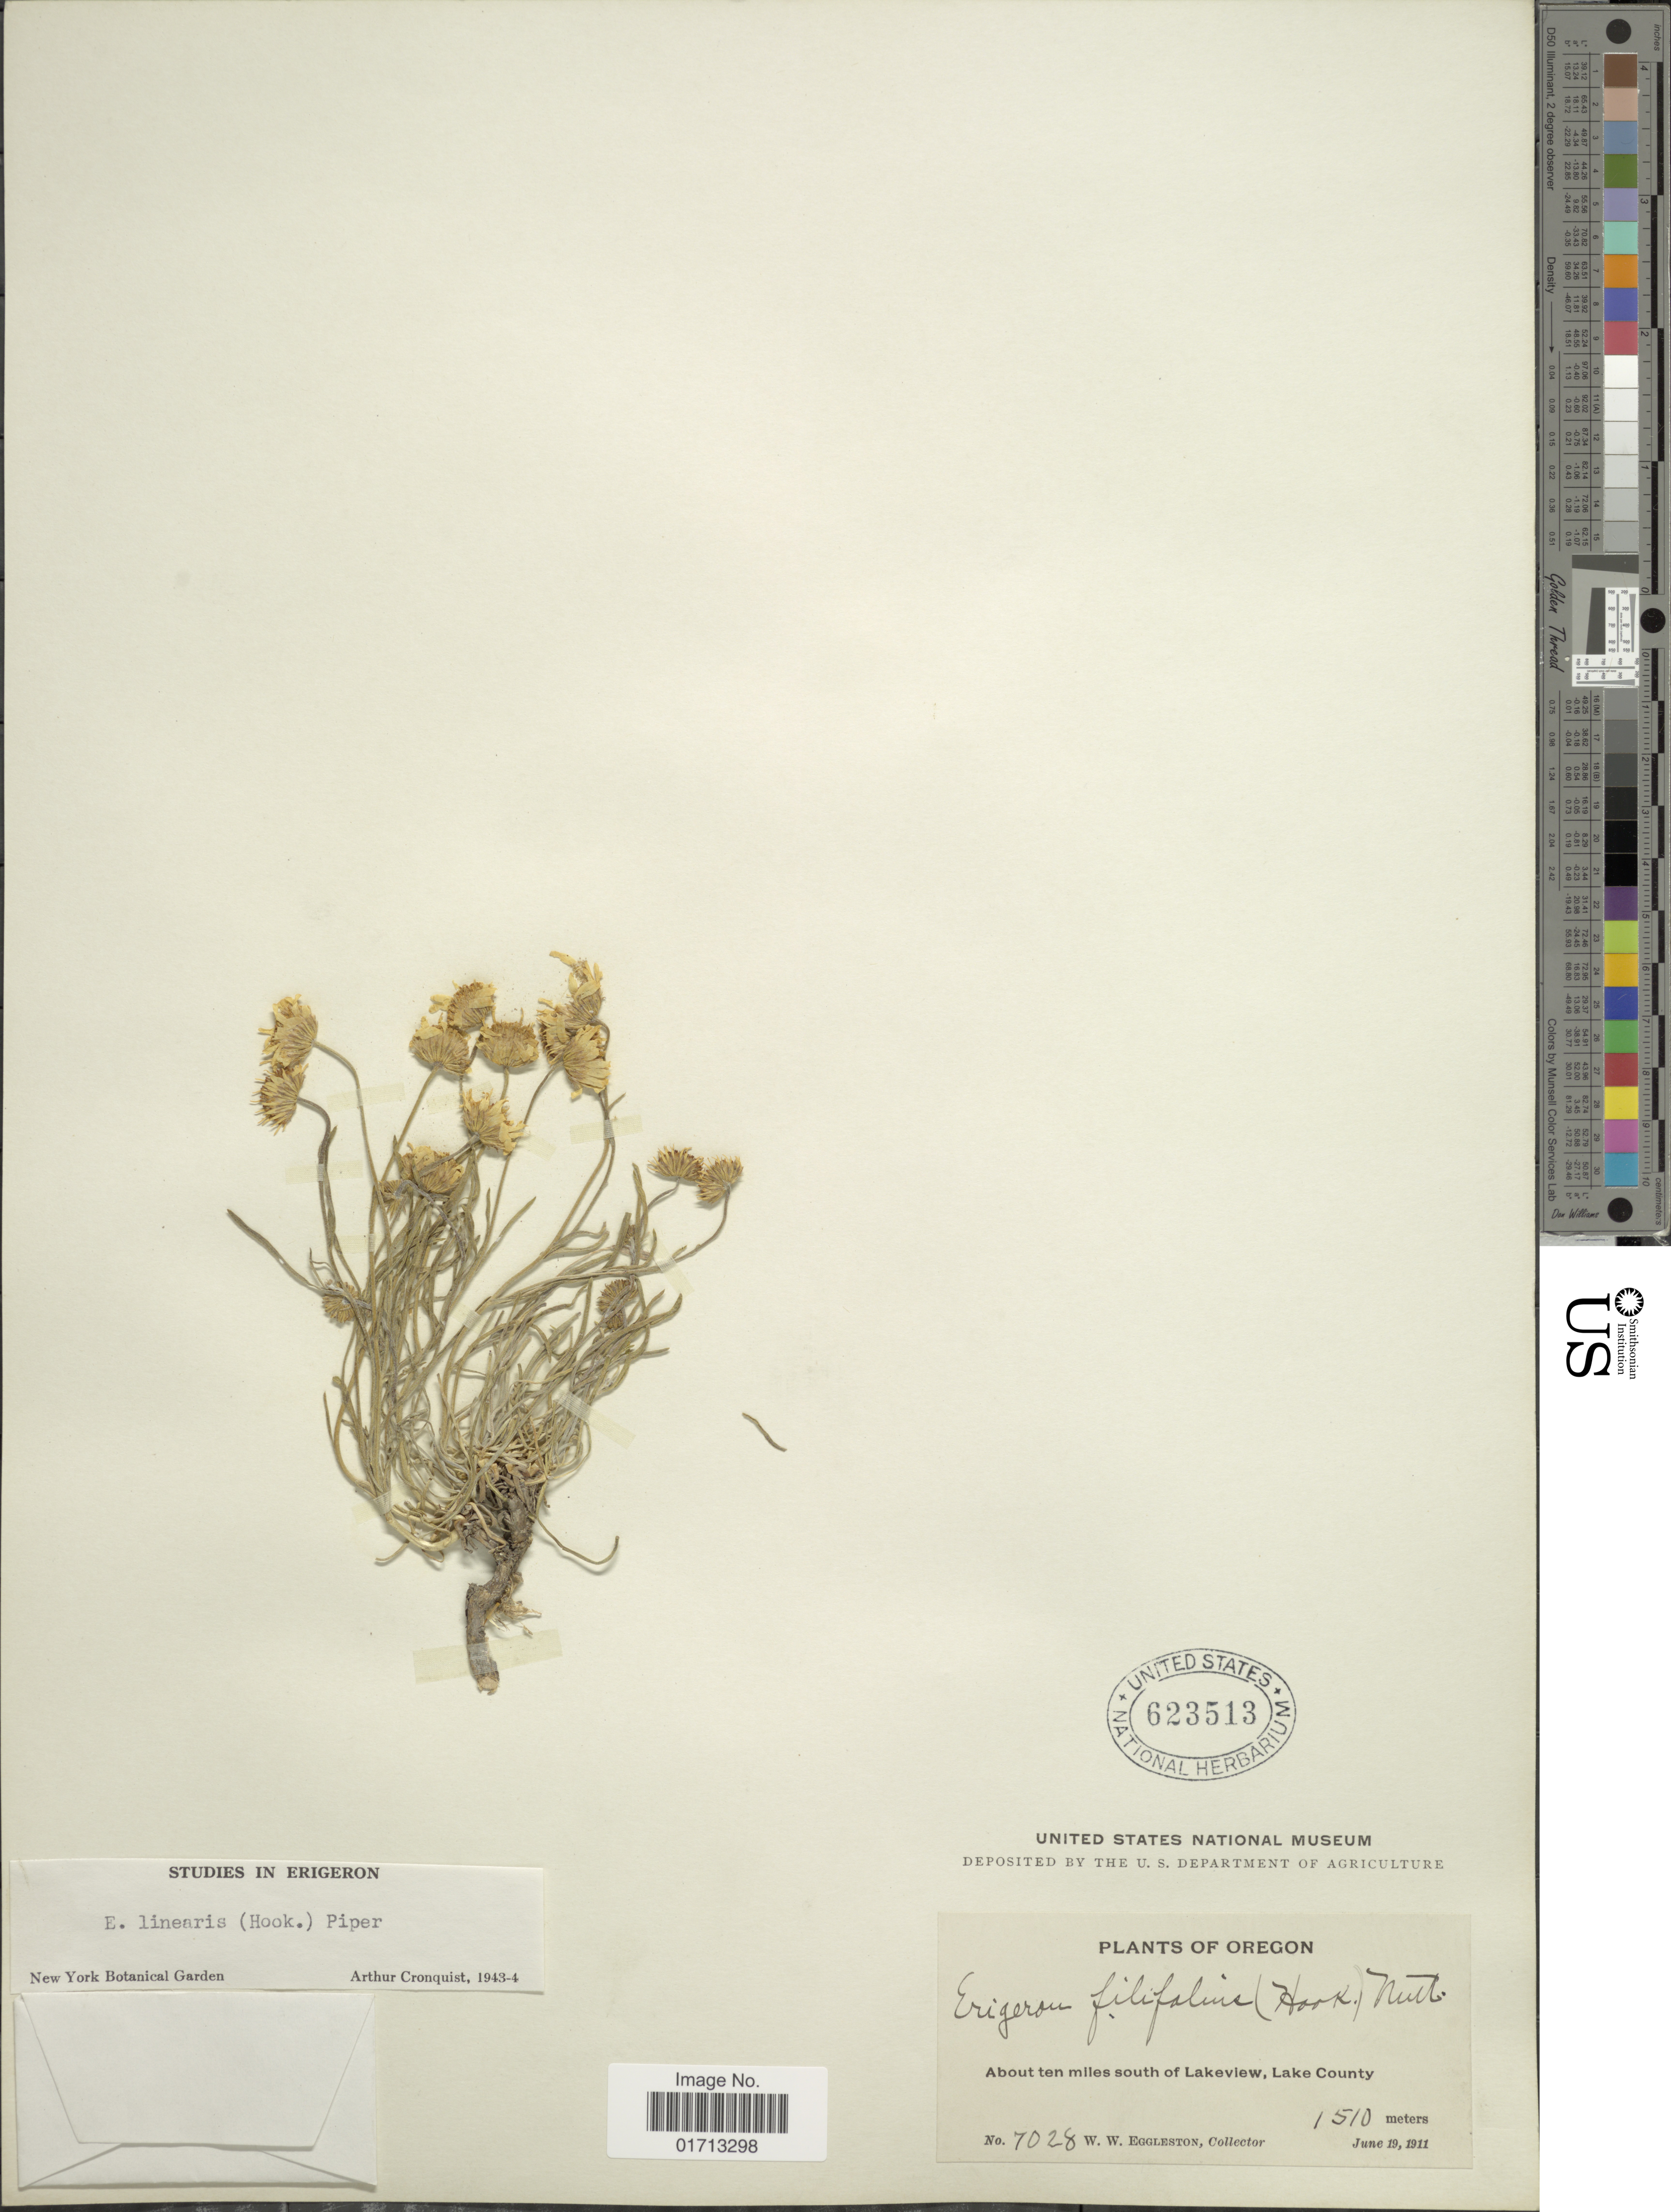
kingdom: Plantae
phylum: Tracheophyta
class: Magnoliopsida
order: Asterales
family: Asteraceae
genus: Erigeron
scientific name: Erigeron linearis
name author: (Hook.) Piper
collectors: W. W. Eggleston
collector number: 7028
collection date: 1911-06-19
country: United States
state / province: Oregon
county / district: Lake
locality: About ten miles south of Lakeview, Lake County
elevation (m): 1510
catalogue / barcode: US 623513